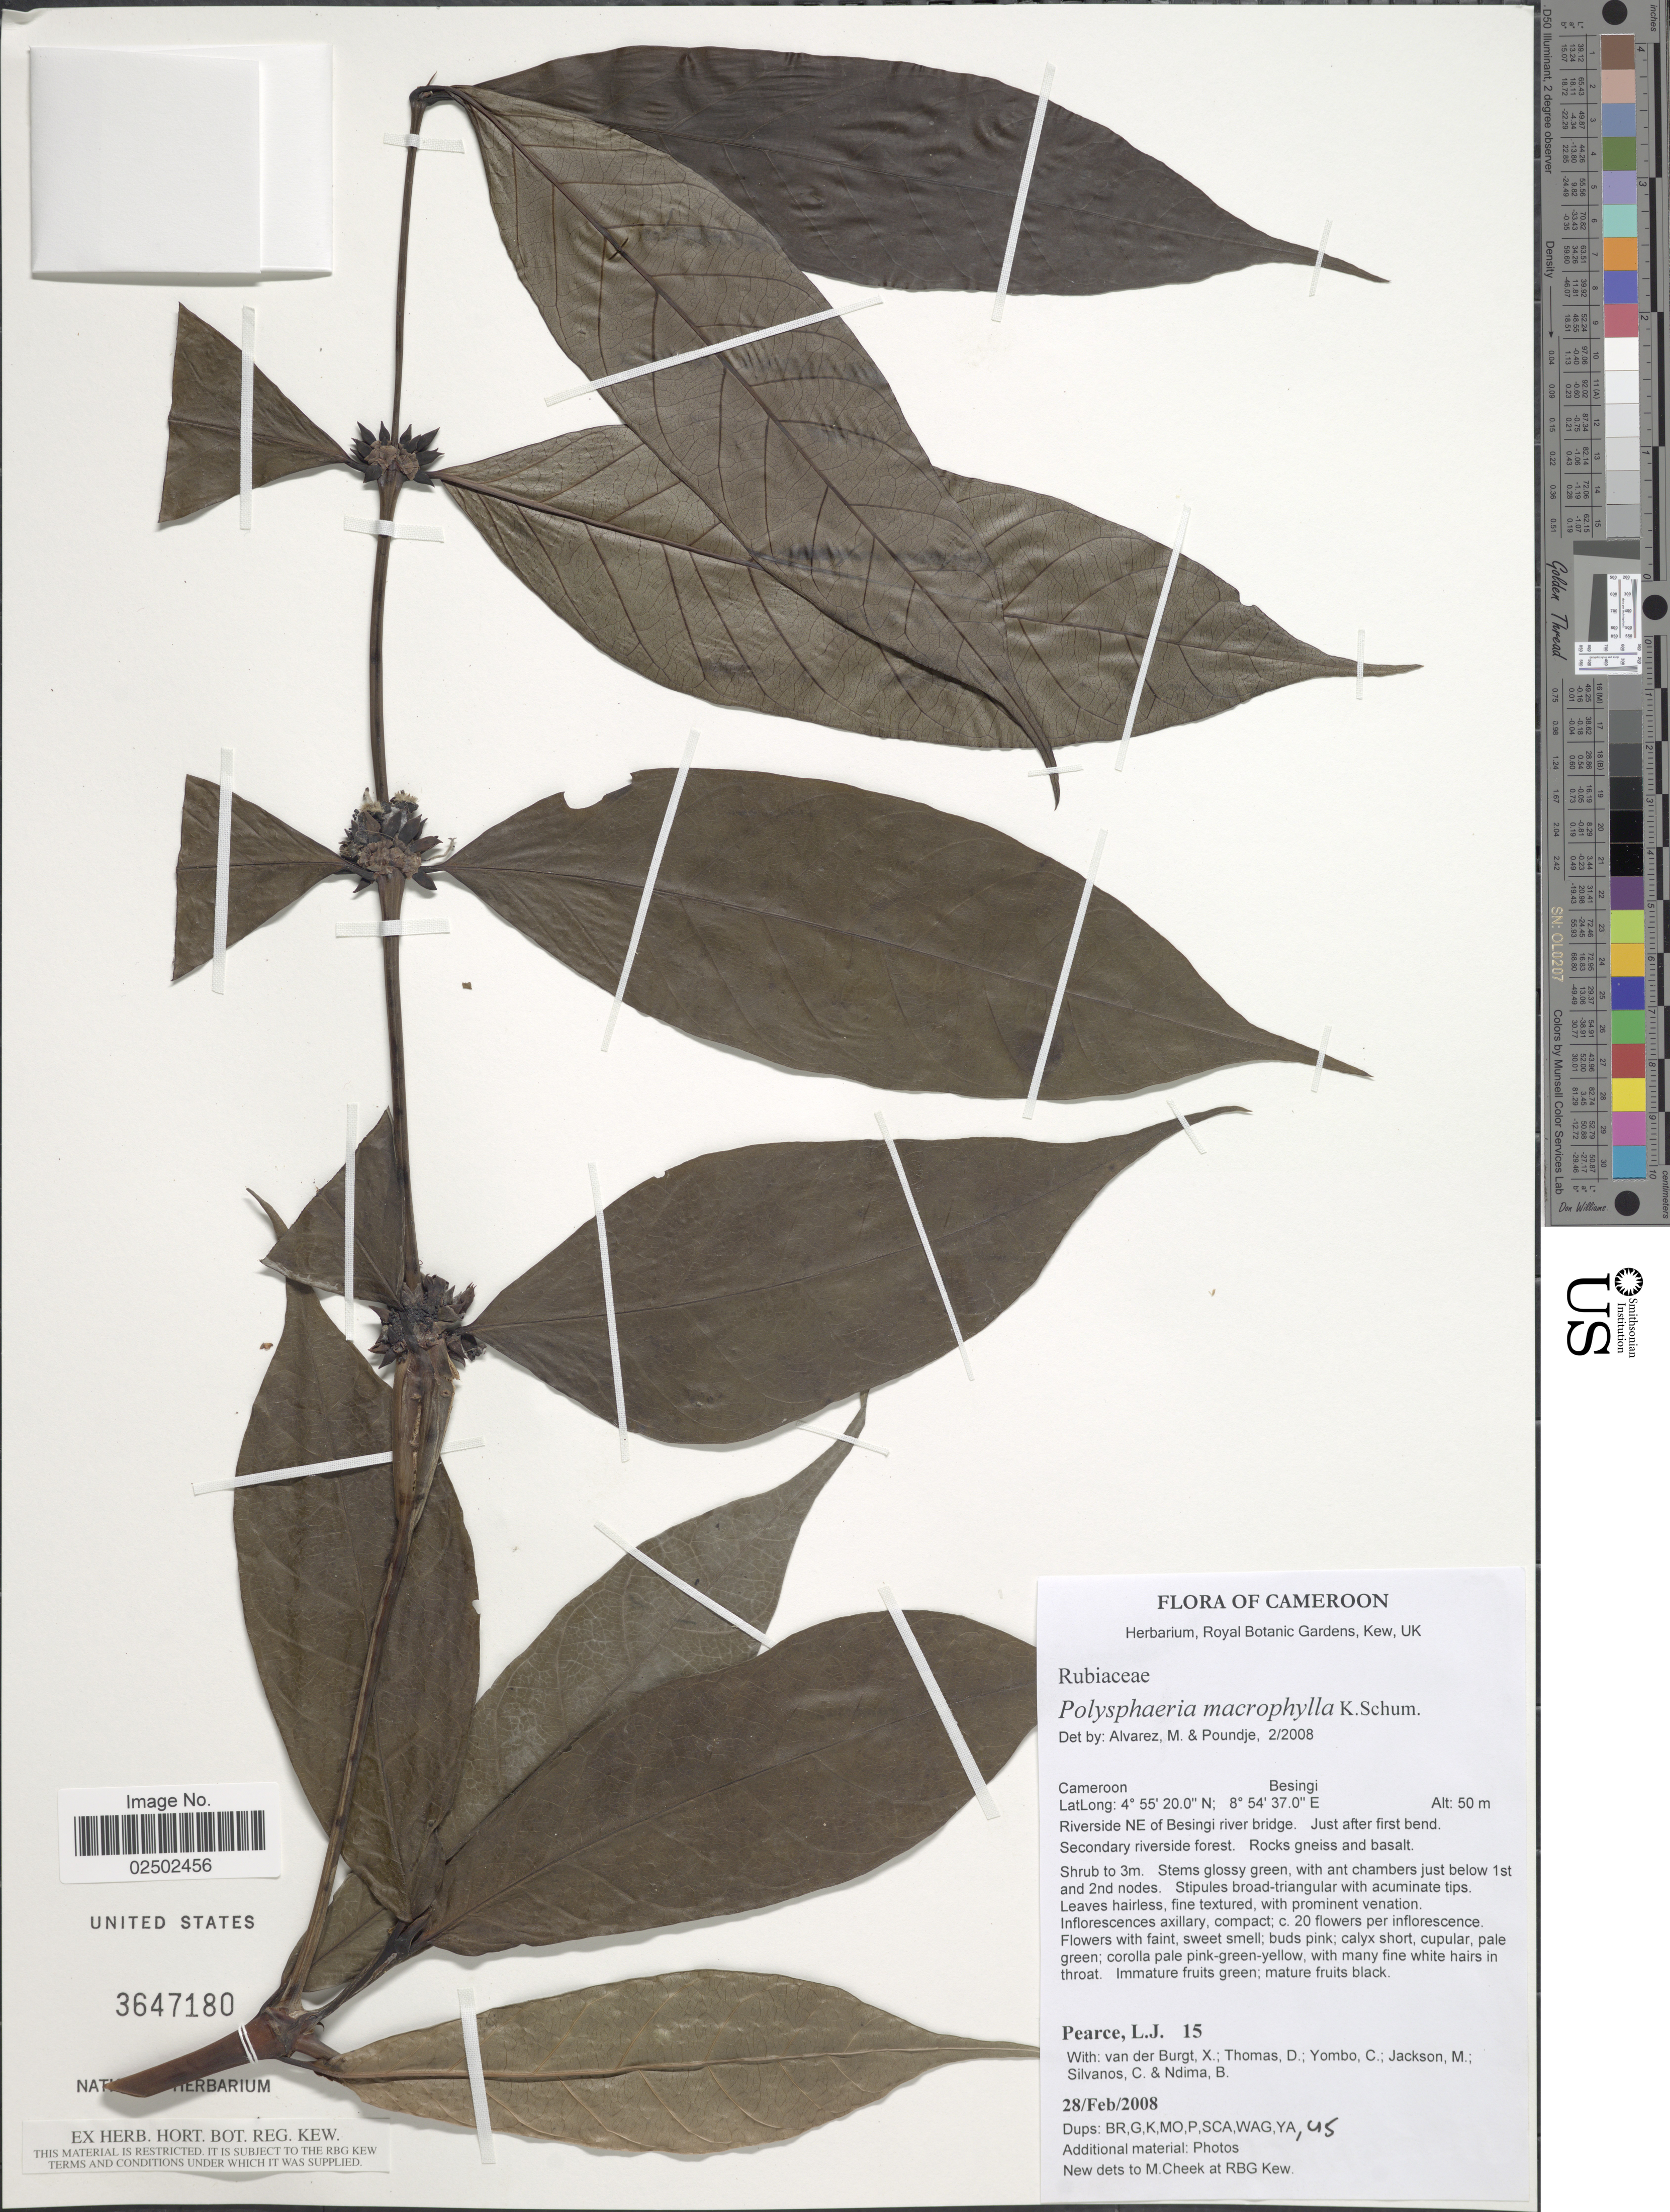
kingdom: Plantae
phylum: Tracheophyta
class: Magnoliopsida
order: Gentianales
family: Rubiaceae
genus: Polysphaeria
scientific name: Polysphaeria macrophylla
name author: K. Schum.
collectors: L. Pearce, X. M. van der Burgt, D. Thomas, C. Yombo & et al.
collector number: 15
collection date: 2008-02-28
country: Cameroon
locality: Besingi. Riverside NE of Besingi river bridge, Just after first bend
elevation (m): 50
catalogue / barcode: US 3647180